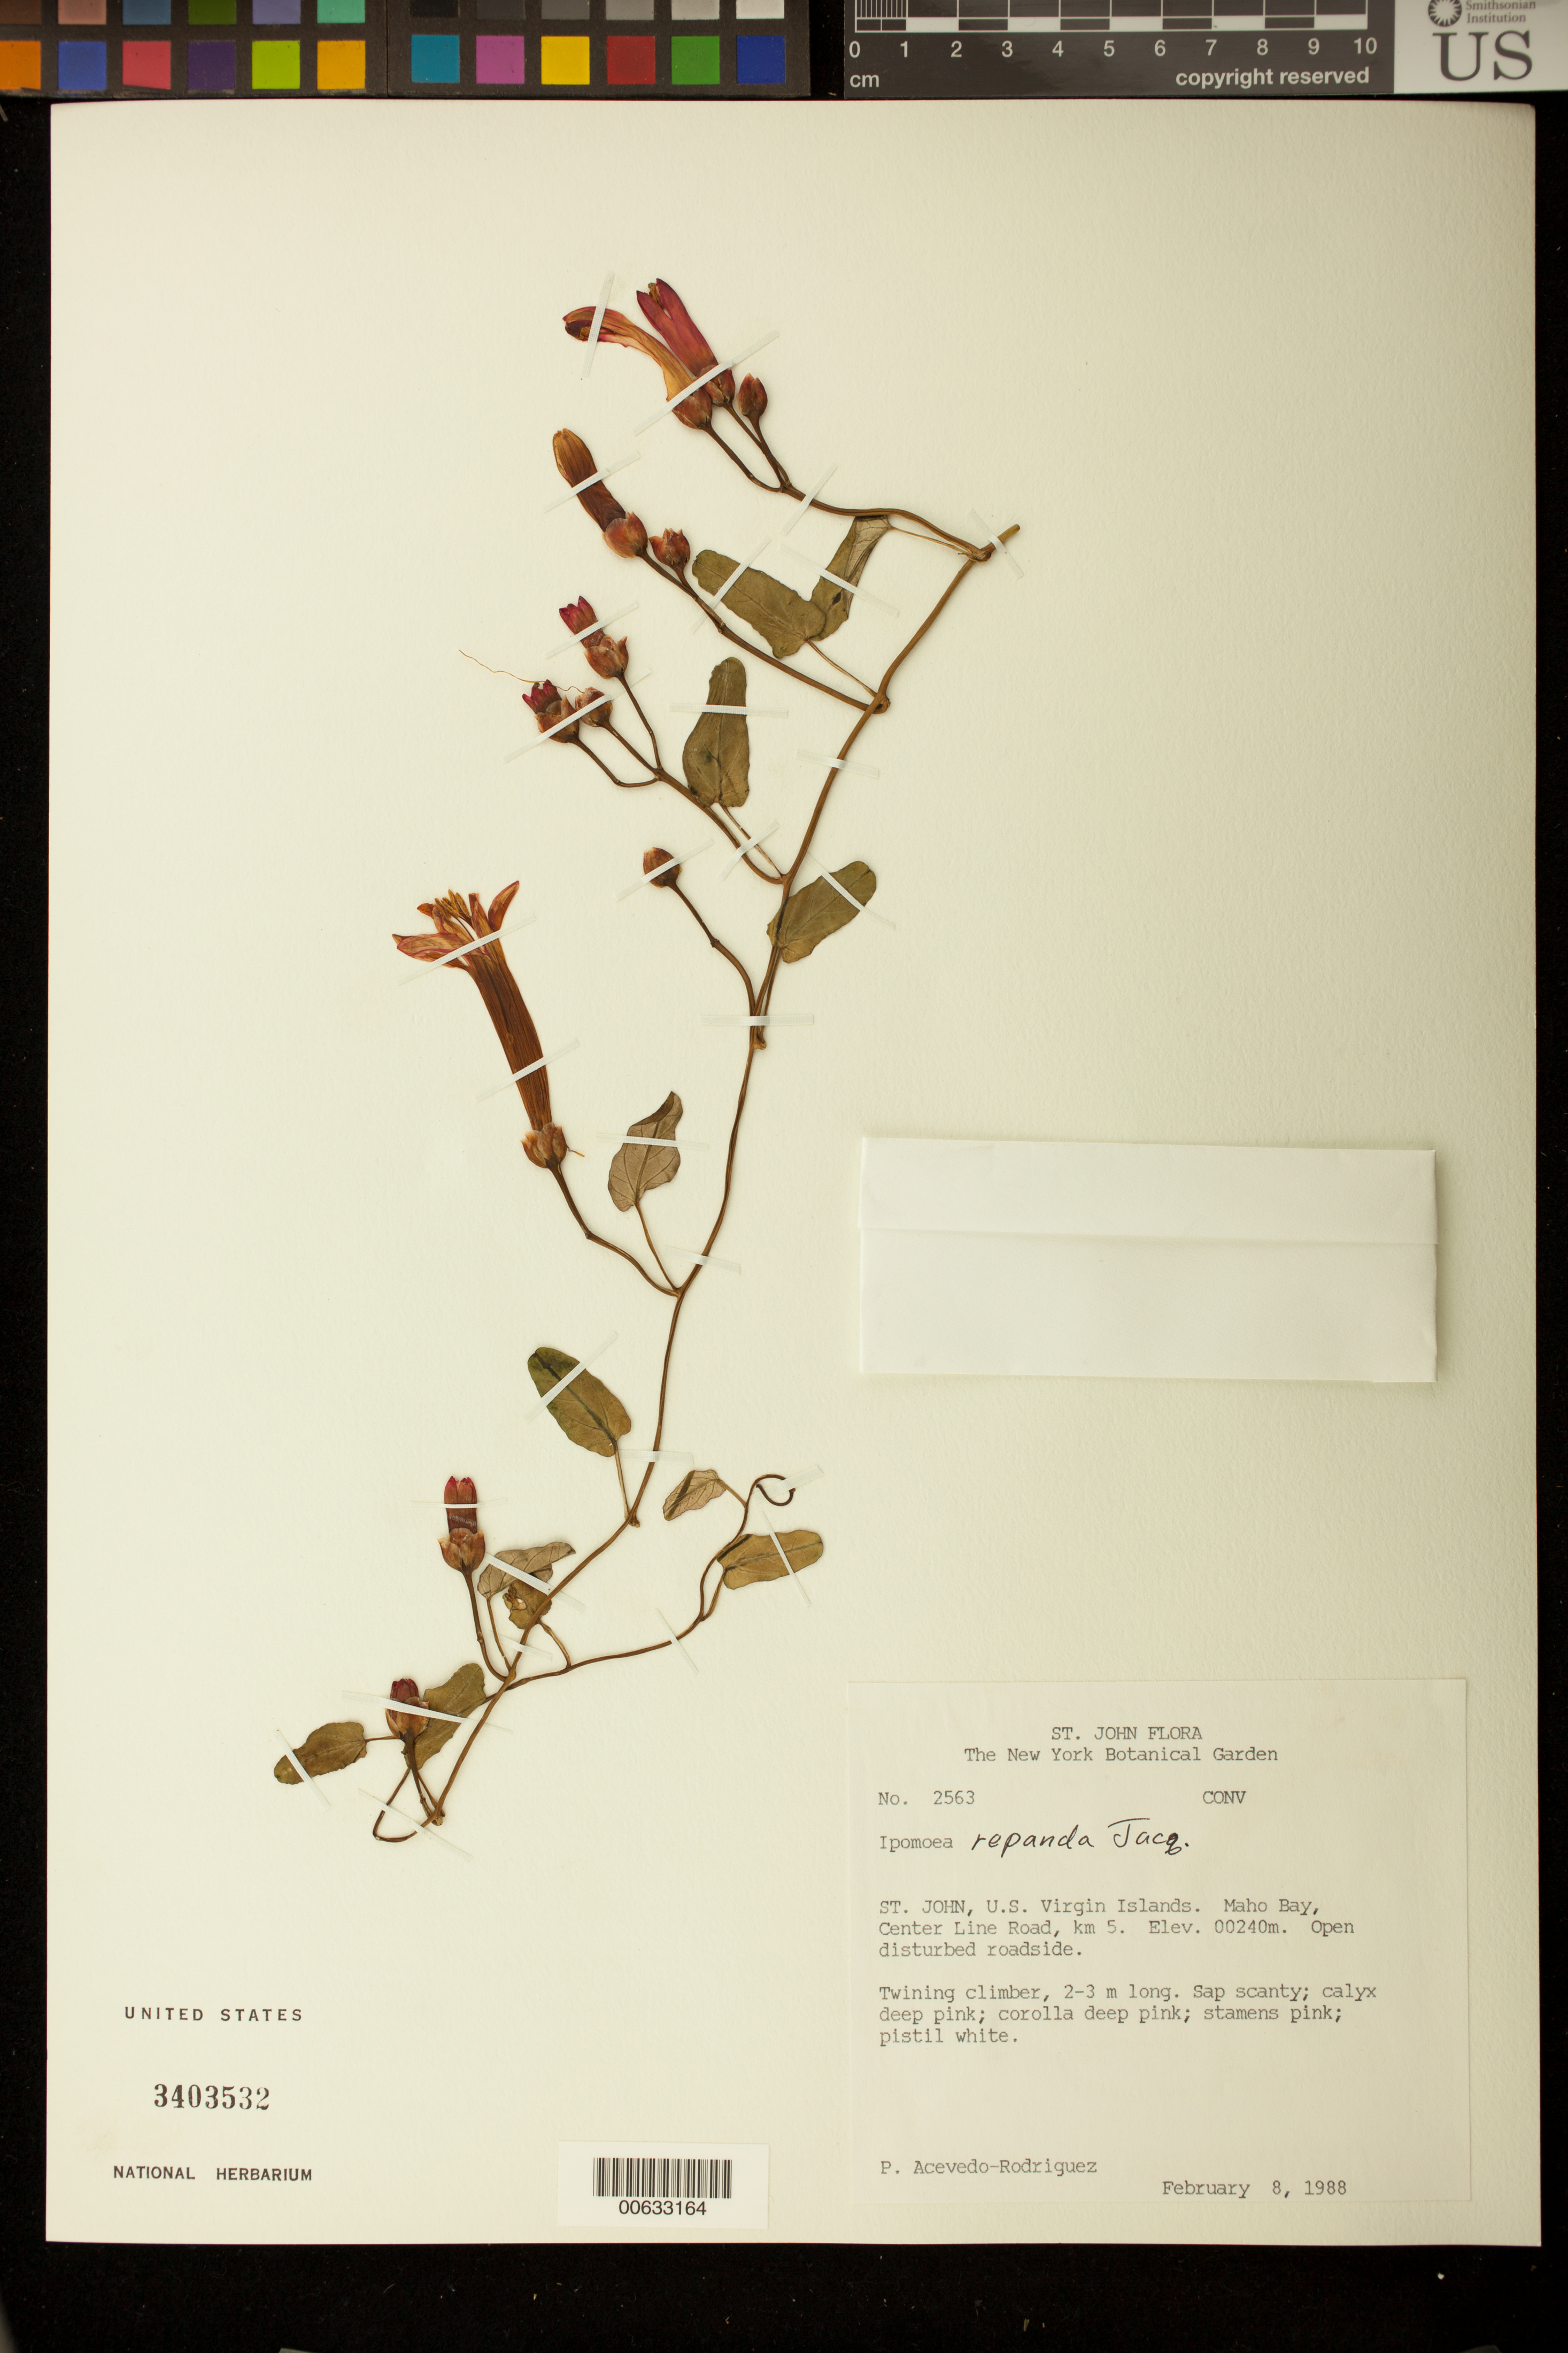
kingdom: Plantae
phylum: Tracheophyta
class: Magnoliopsida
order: Solanales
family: Convolvulaceae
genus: Ipomoea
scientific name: Ipomoea repanda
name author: Jacq.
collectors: P. Acevedo-Rodr., A. Reilly, J. Stone & L. Colon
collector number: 2563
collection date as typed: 06 Feb 1988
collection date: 1988-02-06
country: U.S. Virgin Islands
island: St. John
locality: Center Line Road, km 5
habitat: Open disturbed roadside.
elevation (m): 240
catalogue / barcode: US 3403532